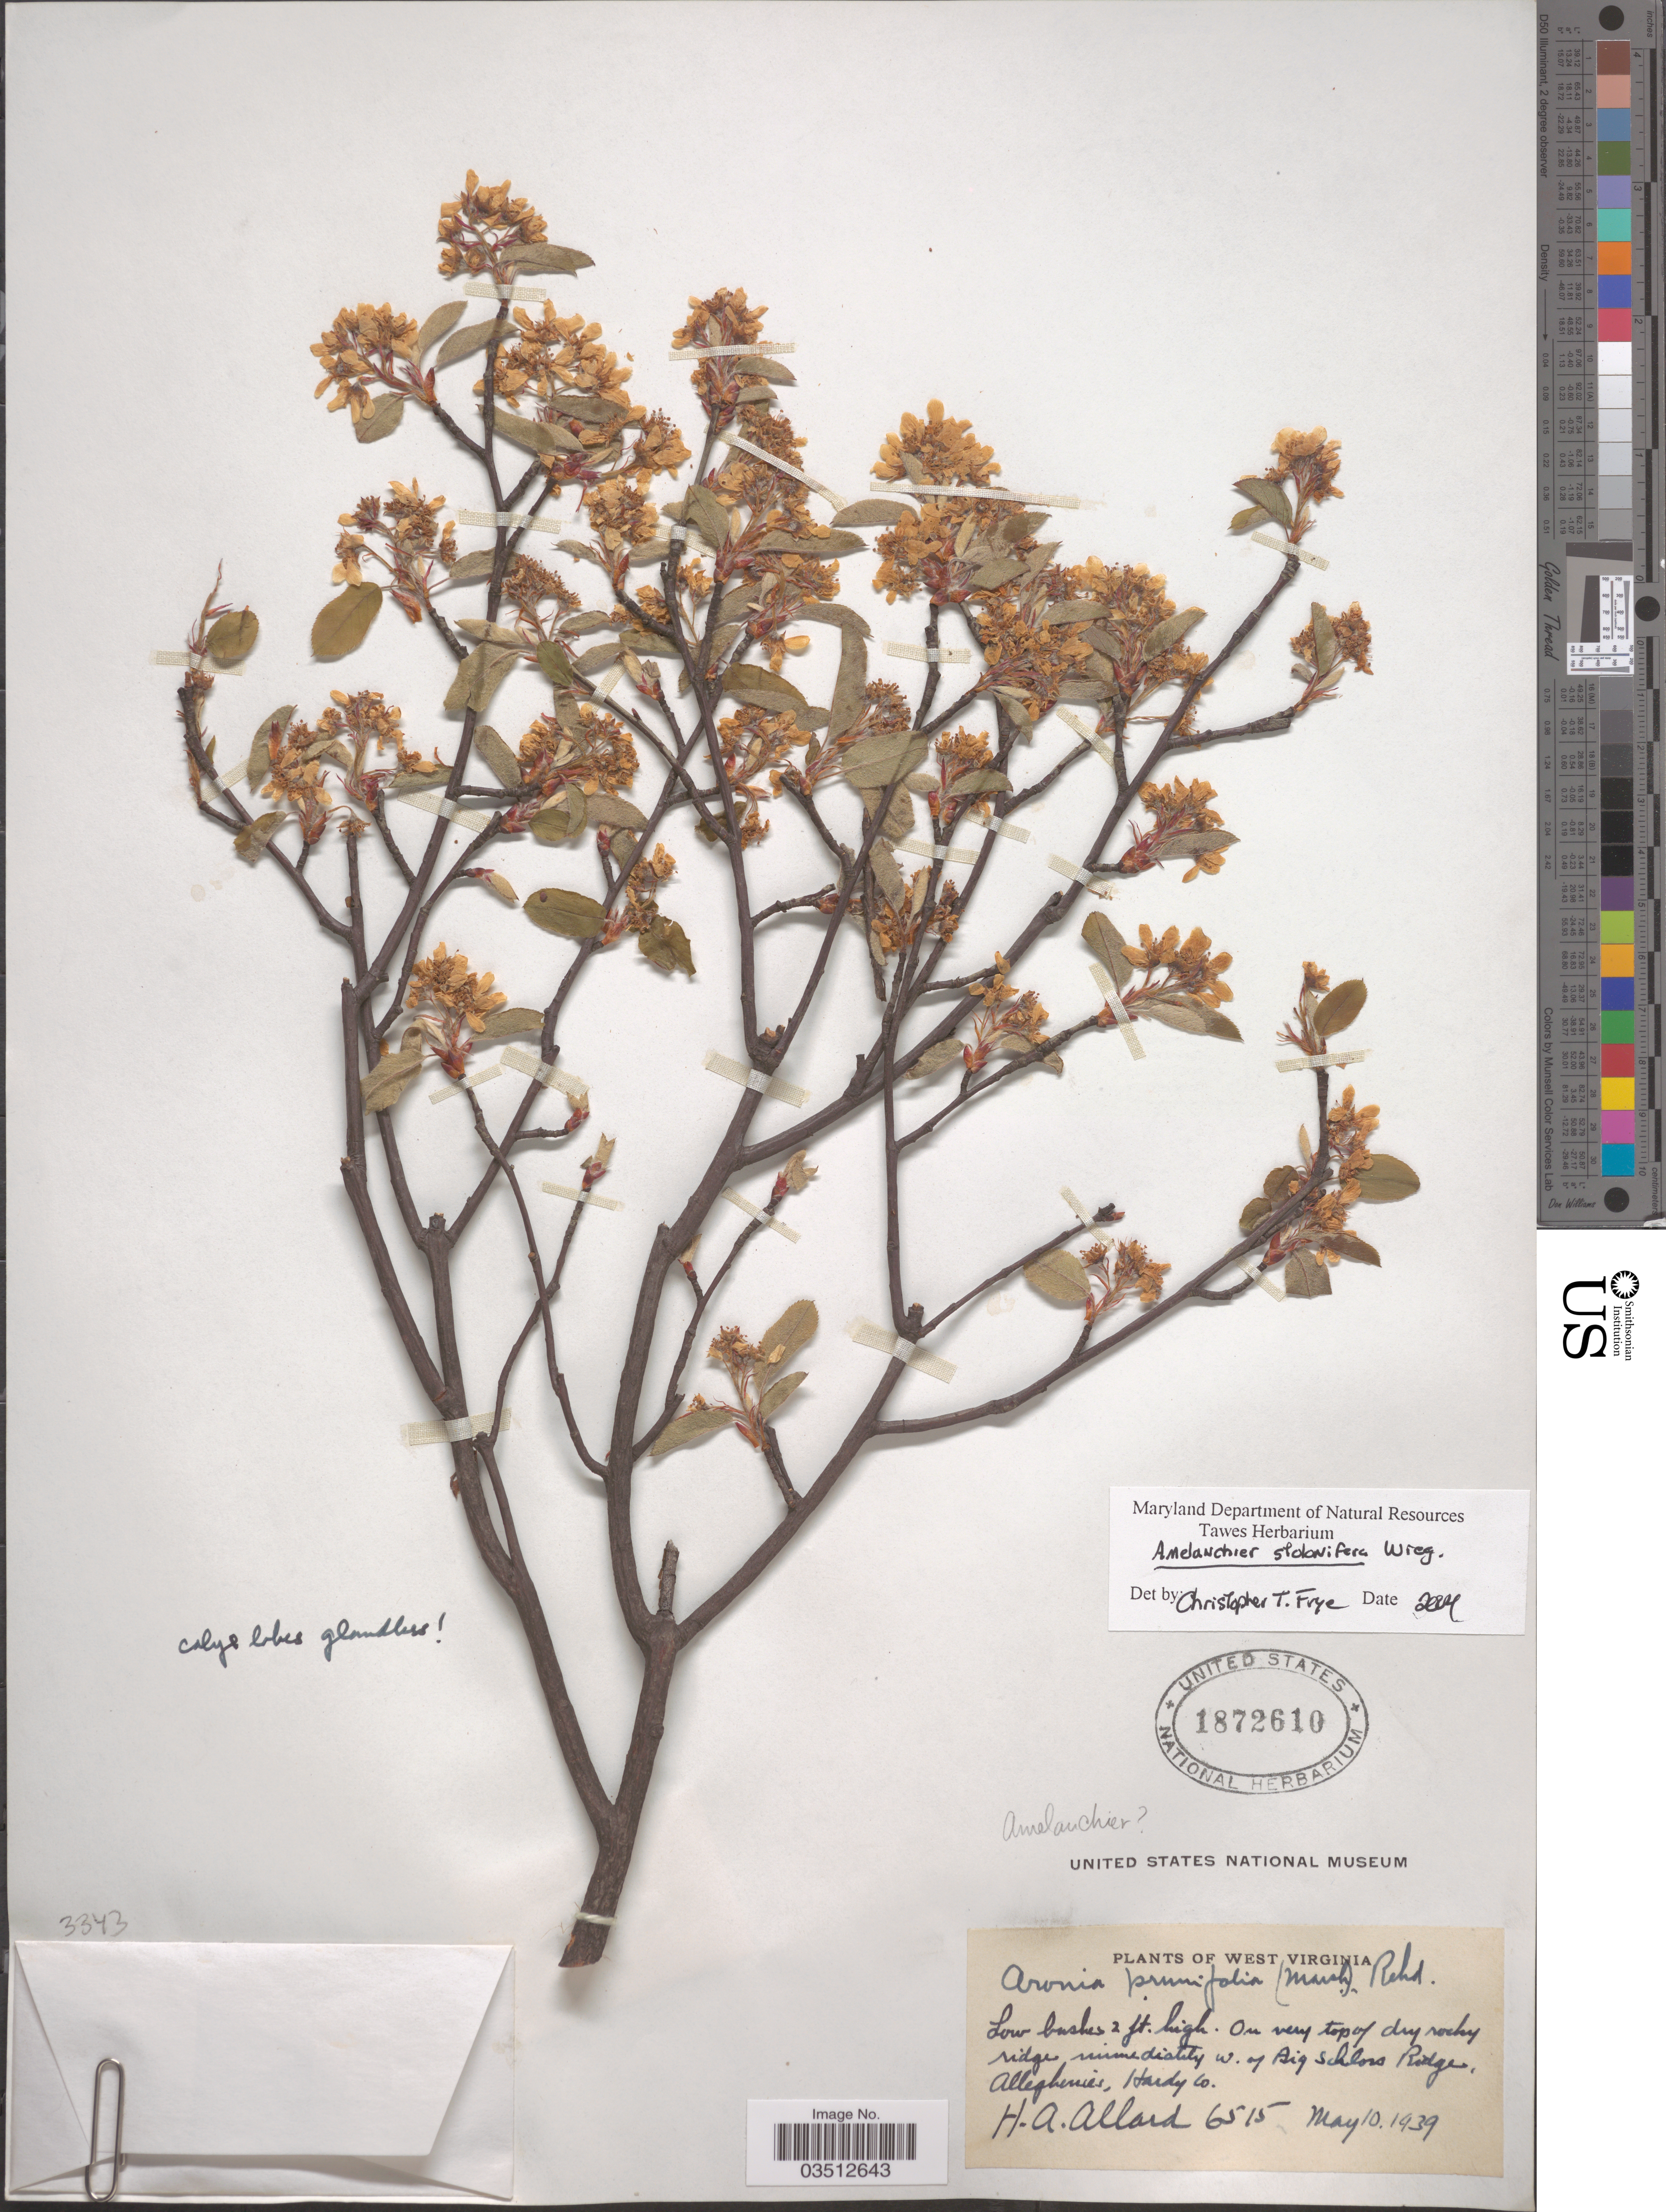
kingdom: Plantae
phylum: Tracheophyta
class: Magnoliopsida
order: Rosales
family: Rosaceae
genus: Amelanchier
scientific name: Amelanchier stolonifera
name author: Wiegand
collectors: H. A. Allard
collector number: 6515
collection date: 1939-05-10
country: United States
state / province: West Virginia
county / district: Hardy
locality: On very top of dry rocky ridge immediately W. of Big Schloss Ridge, Alleghenies, Hardy Co.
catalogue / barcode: US 1872610